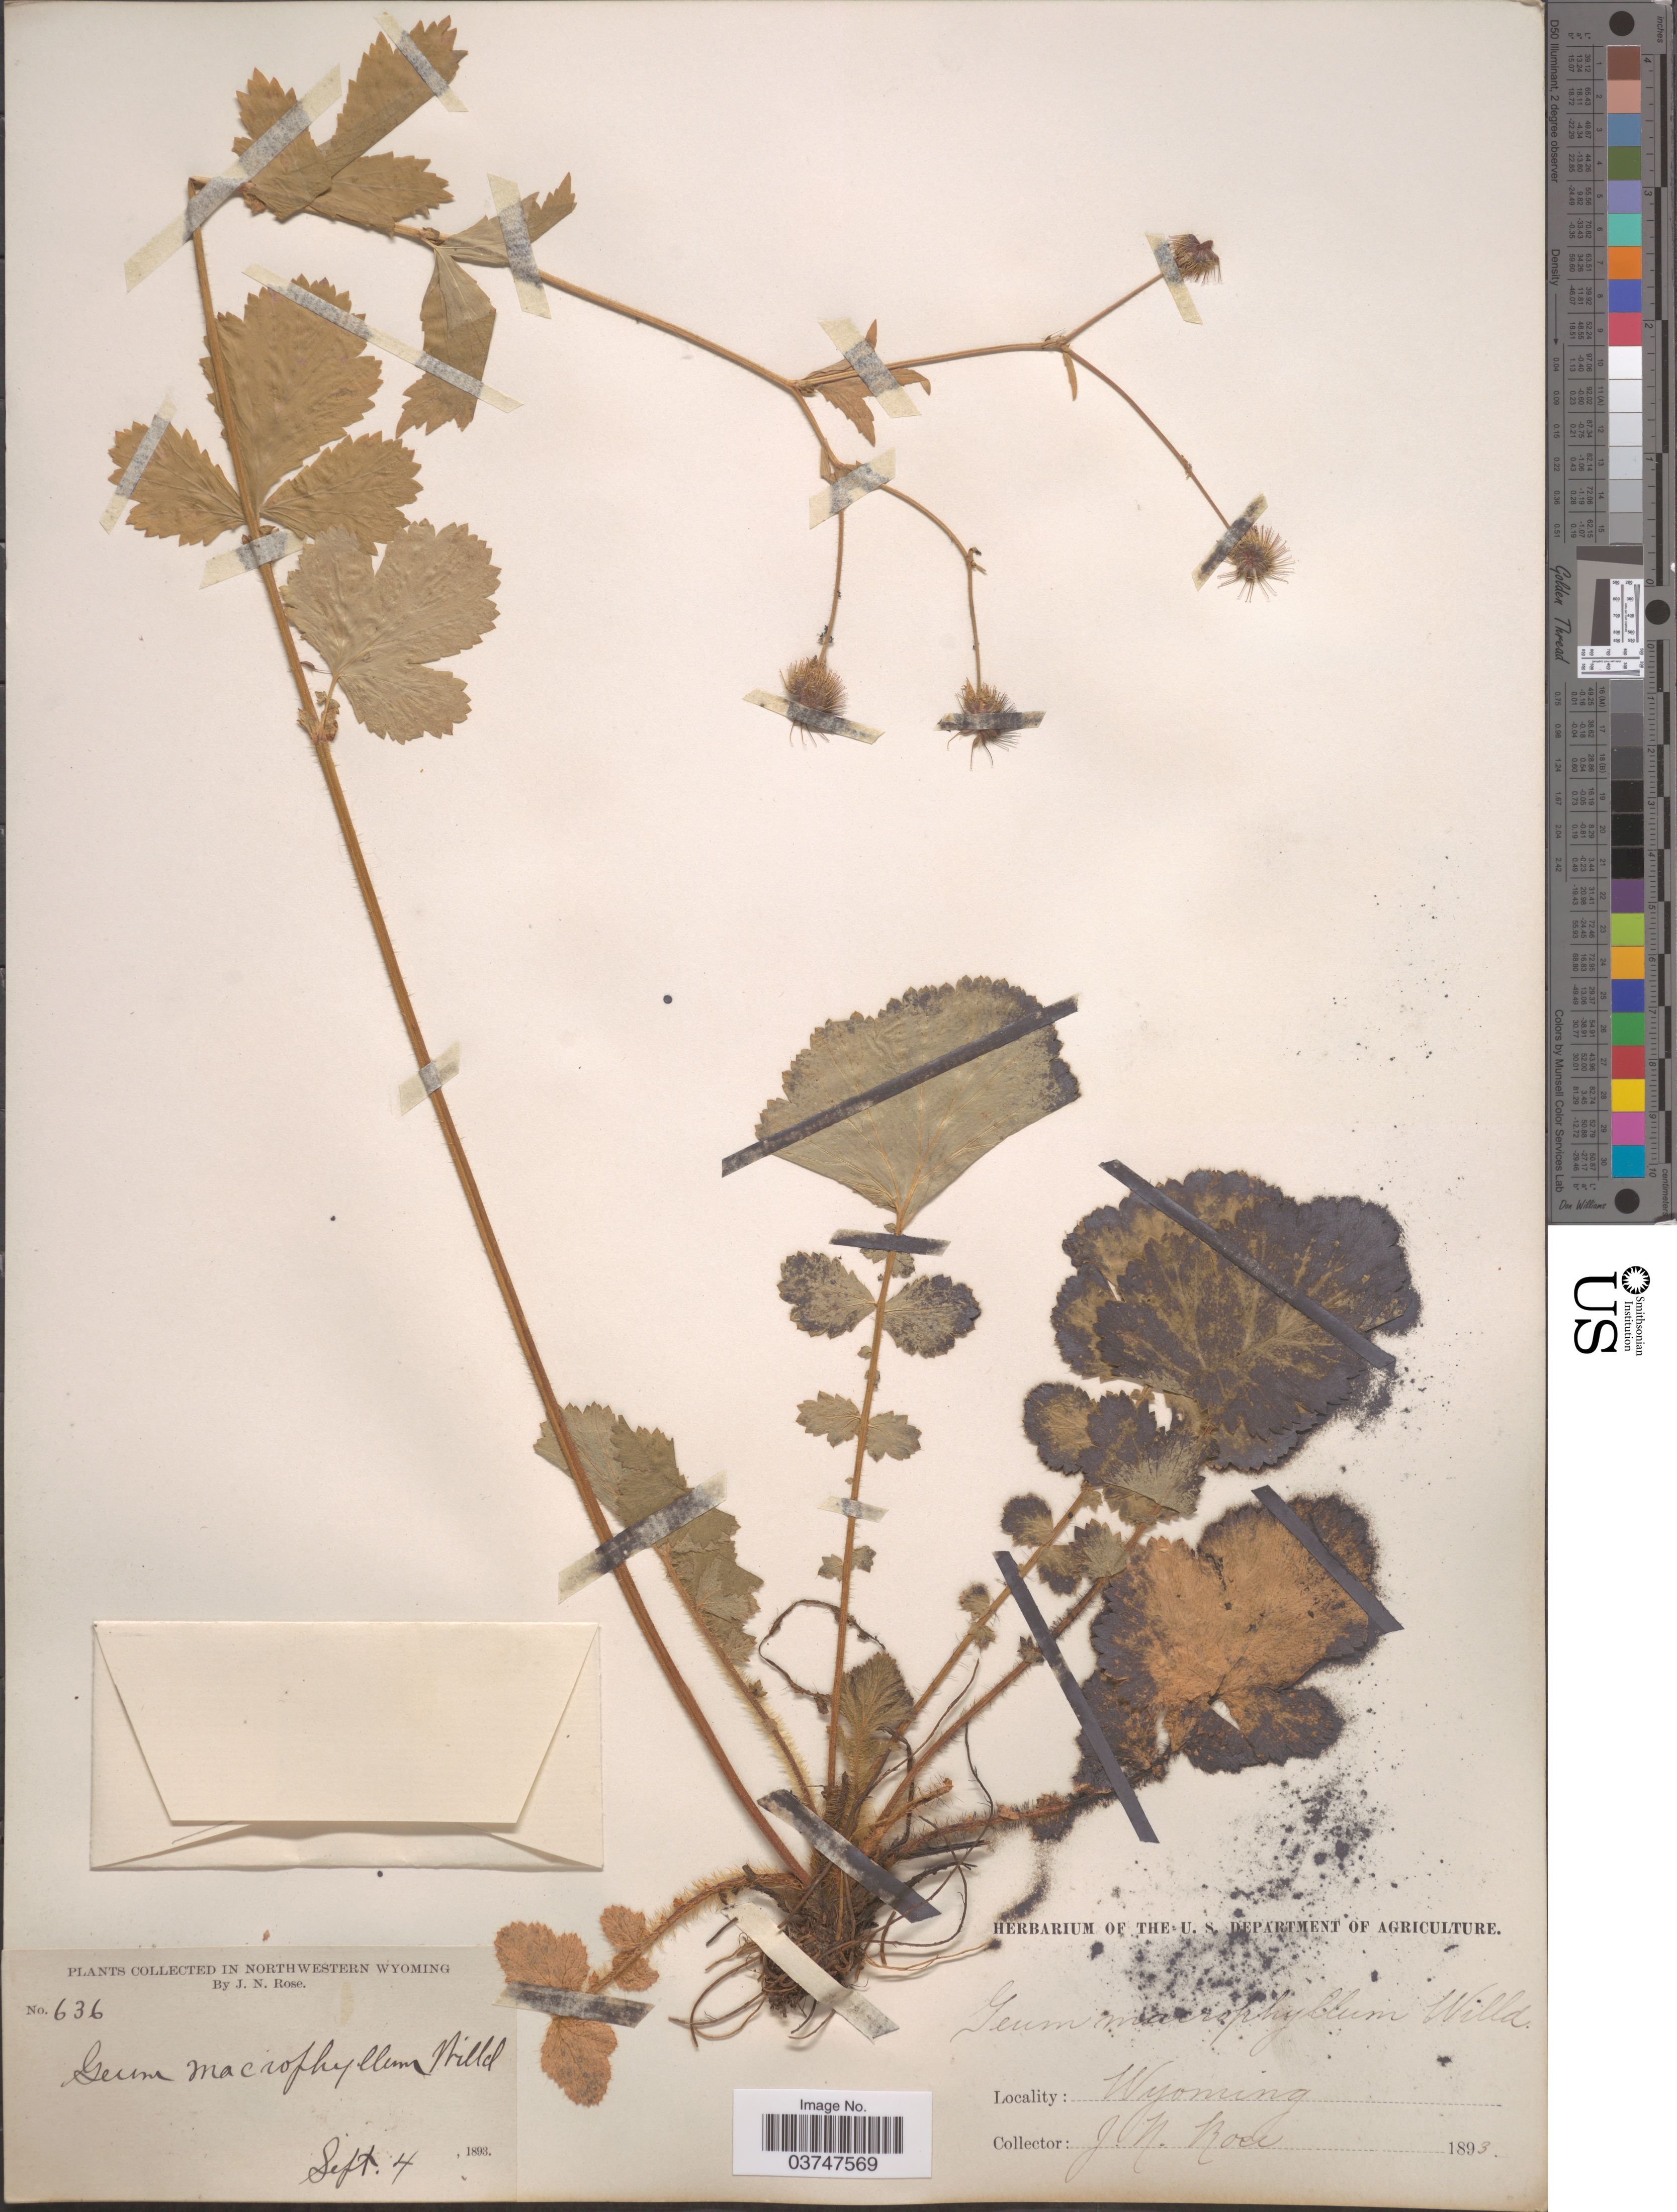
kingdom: Plantae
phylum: Tracheophyta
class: Magnoliopsida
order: Rosales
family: Rosaceae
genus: Geum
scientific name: Geum macrophyllum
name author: Willd.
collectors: J. N. Rose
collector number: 636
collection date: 1893-09-04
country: United States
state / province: Wyoming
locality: Northwestern Wyoming.